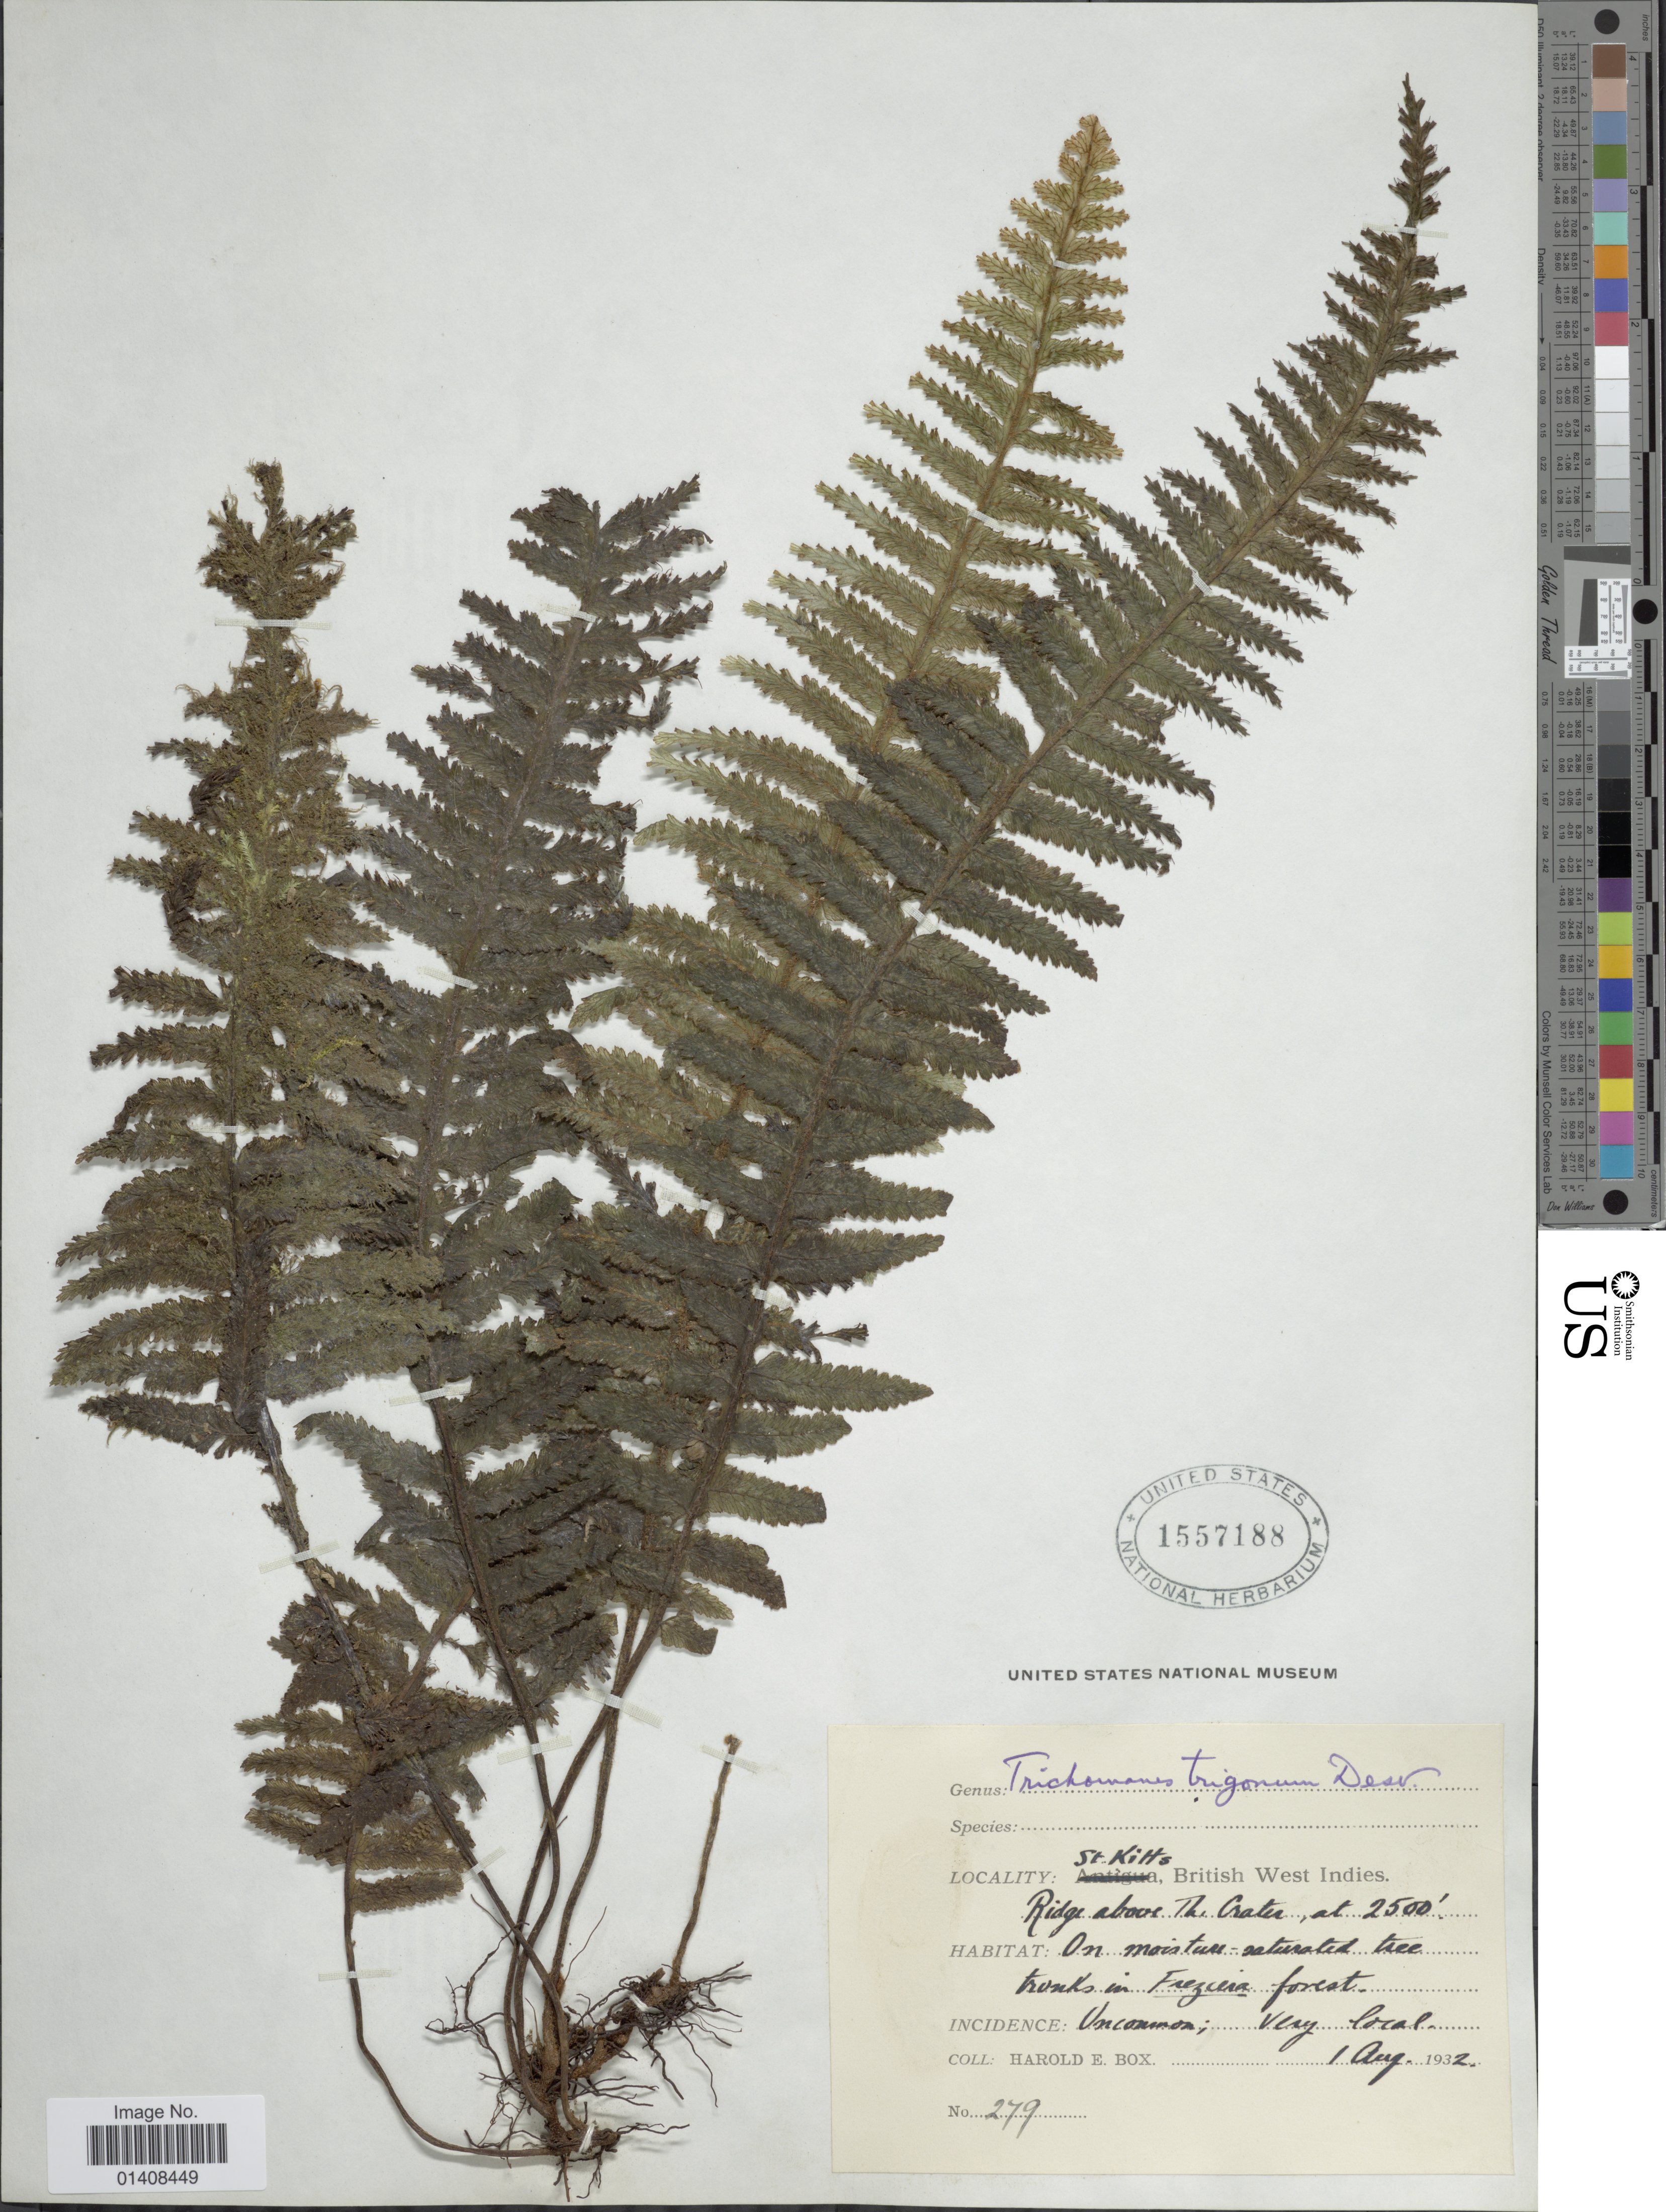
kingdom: Plantae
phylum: Tracheophyta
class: Polypodiopsida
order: Hymenophyllales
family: Hymenophyllaceae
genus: Trichomanes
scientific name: Trichomanes trigonum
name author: Desv.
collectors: H. E. Box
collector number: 279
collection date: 1932-08-01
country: St. Christopher-Nevis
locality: St. Kitts British West Indies, ridge above The Crater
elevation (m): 762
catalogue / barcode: US 1557188